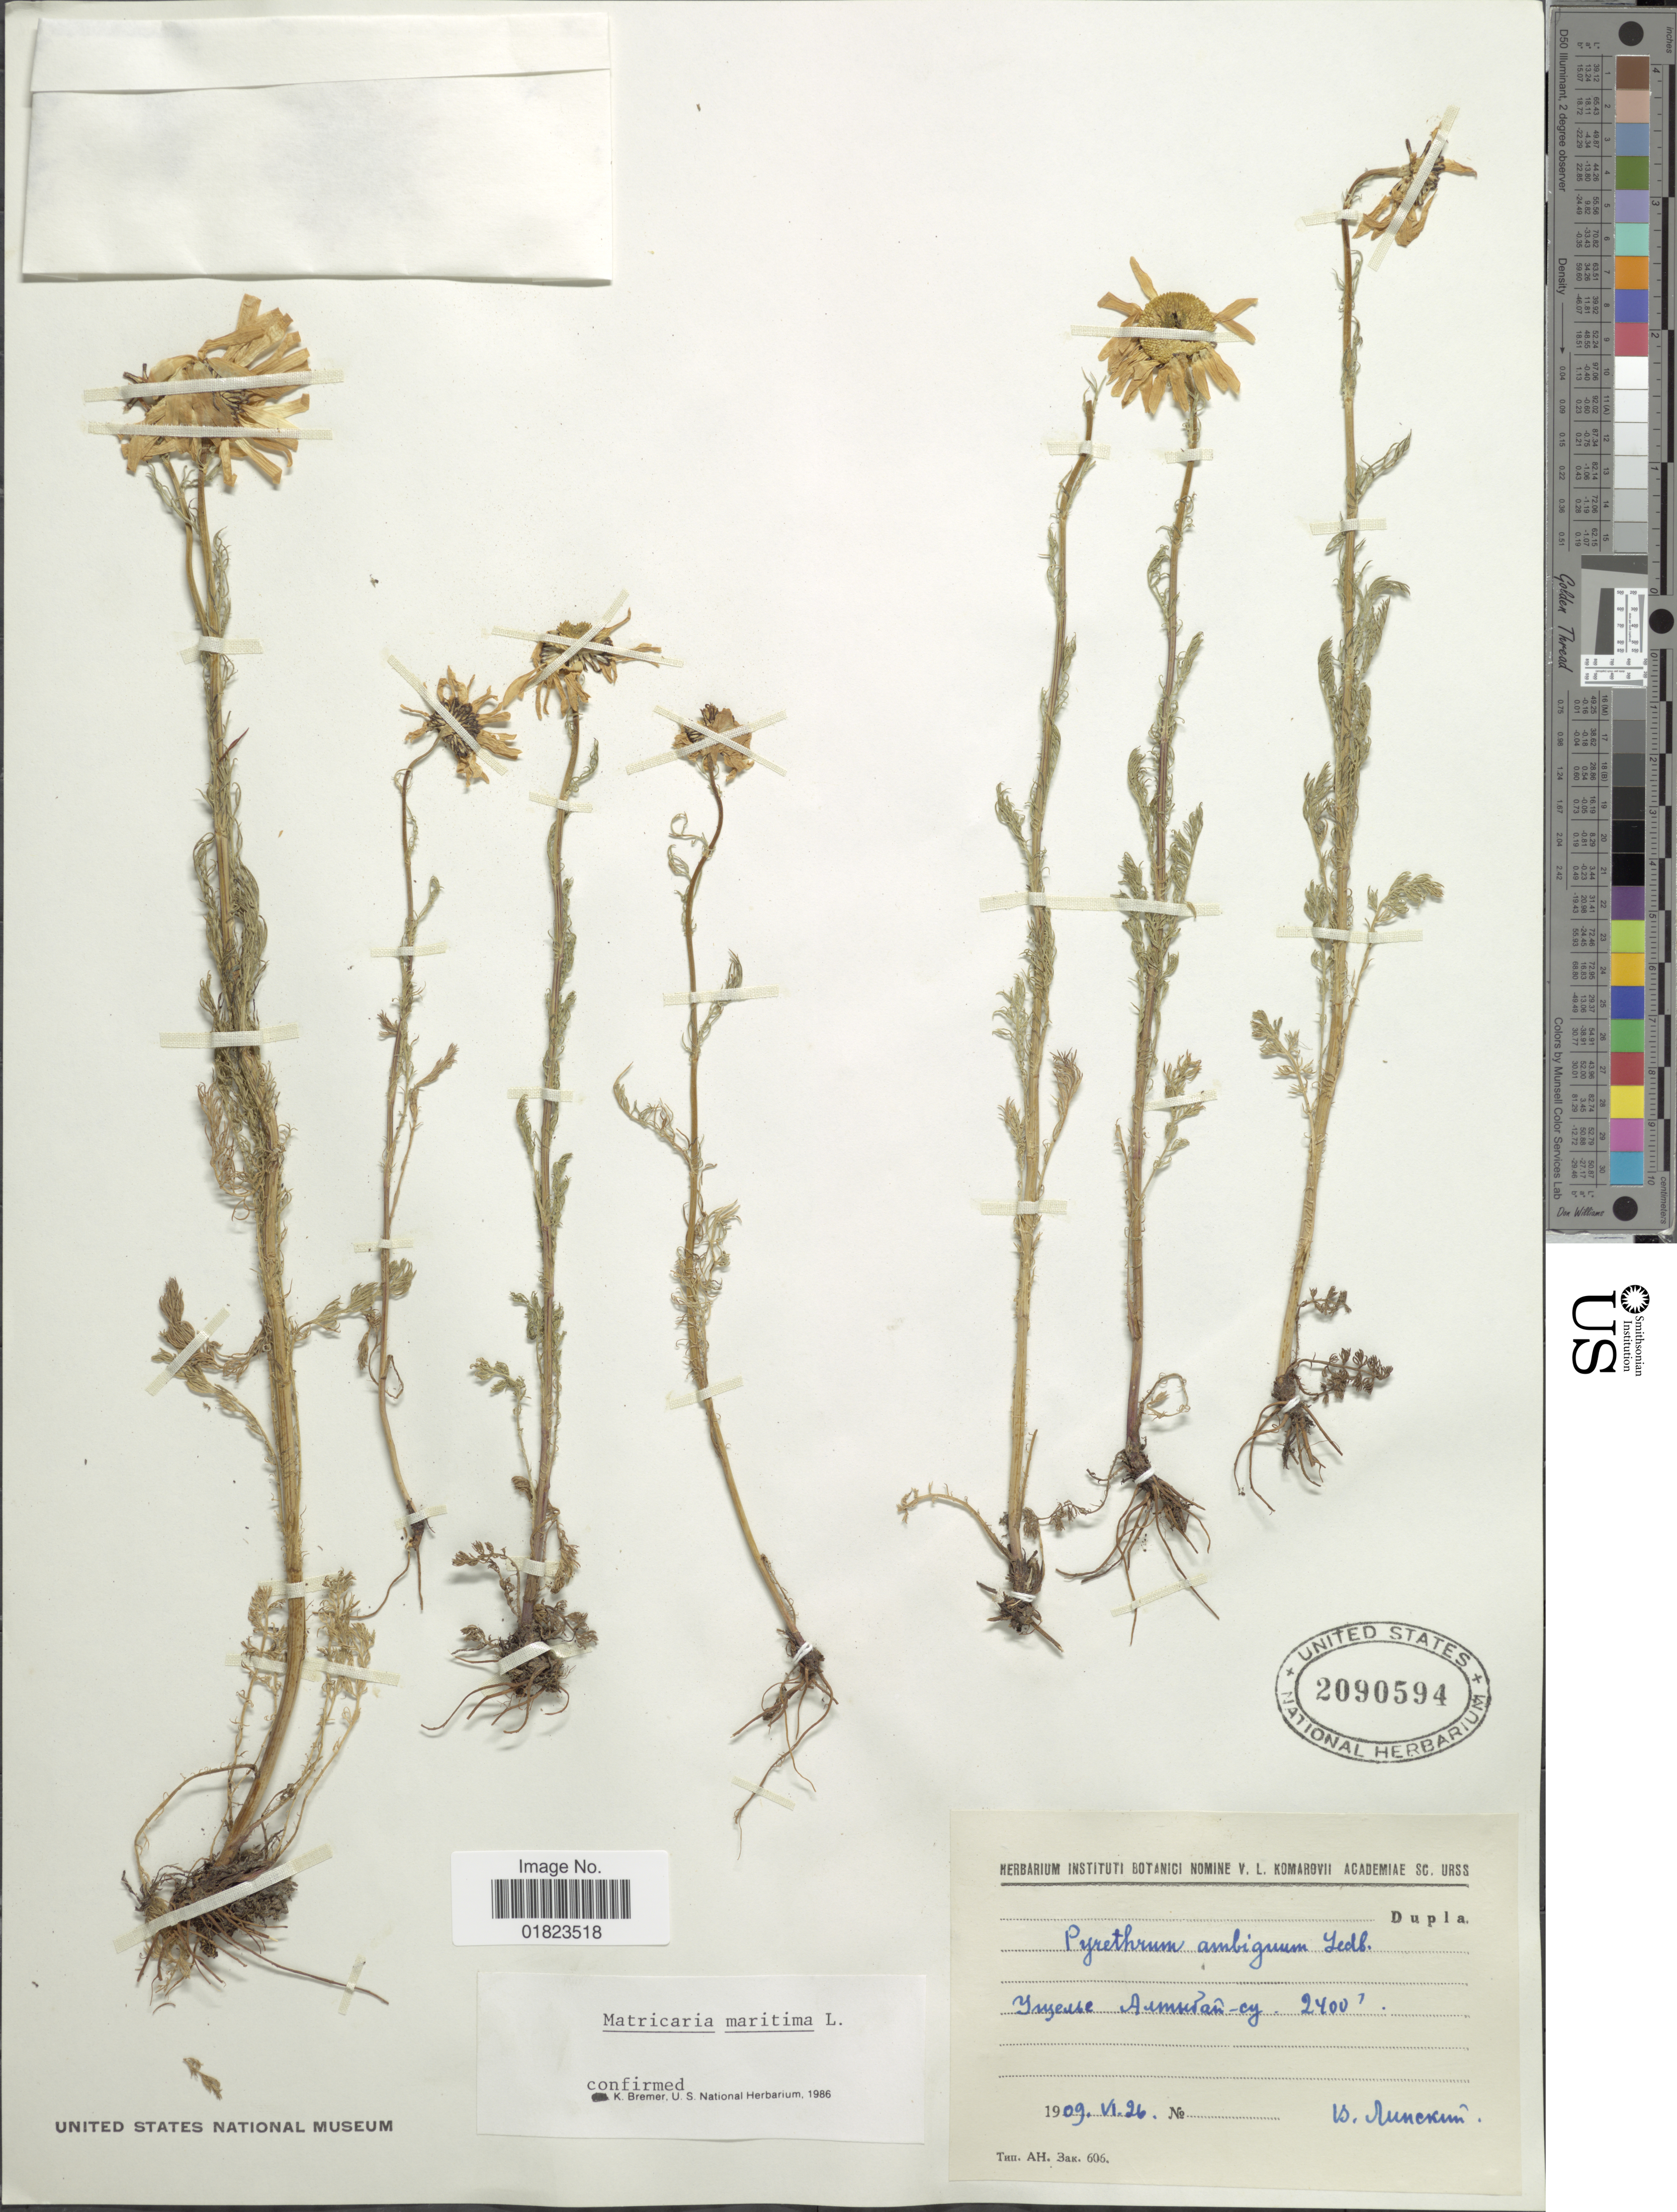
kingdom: Plantae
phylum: Tracheophyta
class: Magnoliopsida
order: Asterales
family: Asteraceae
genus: Tripleurospermum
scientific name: Tripleurospermum maritimum subsp. maritimum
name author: (L.) W.D.J. Koch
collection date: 1909-06-26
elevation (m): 732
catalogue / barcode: US 2090594